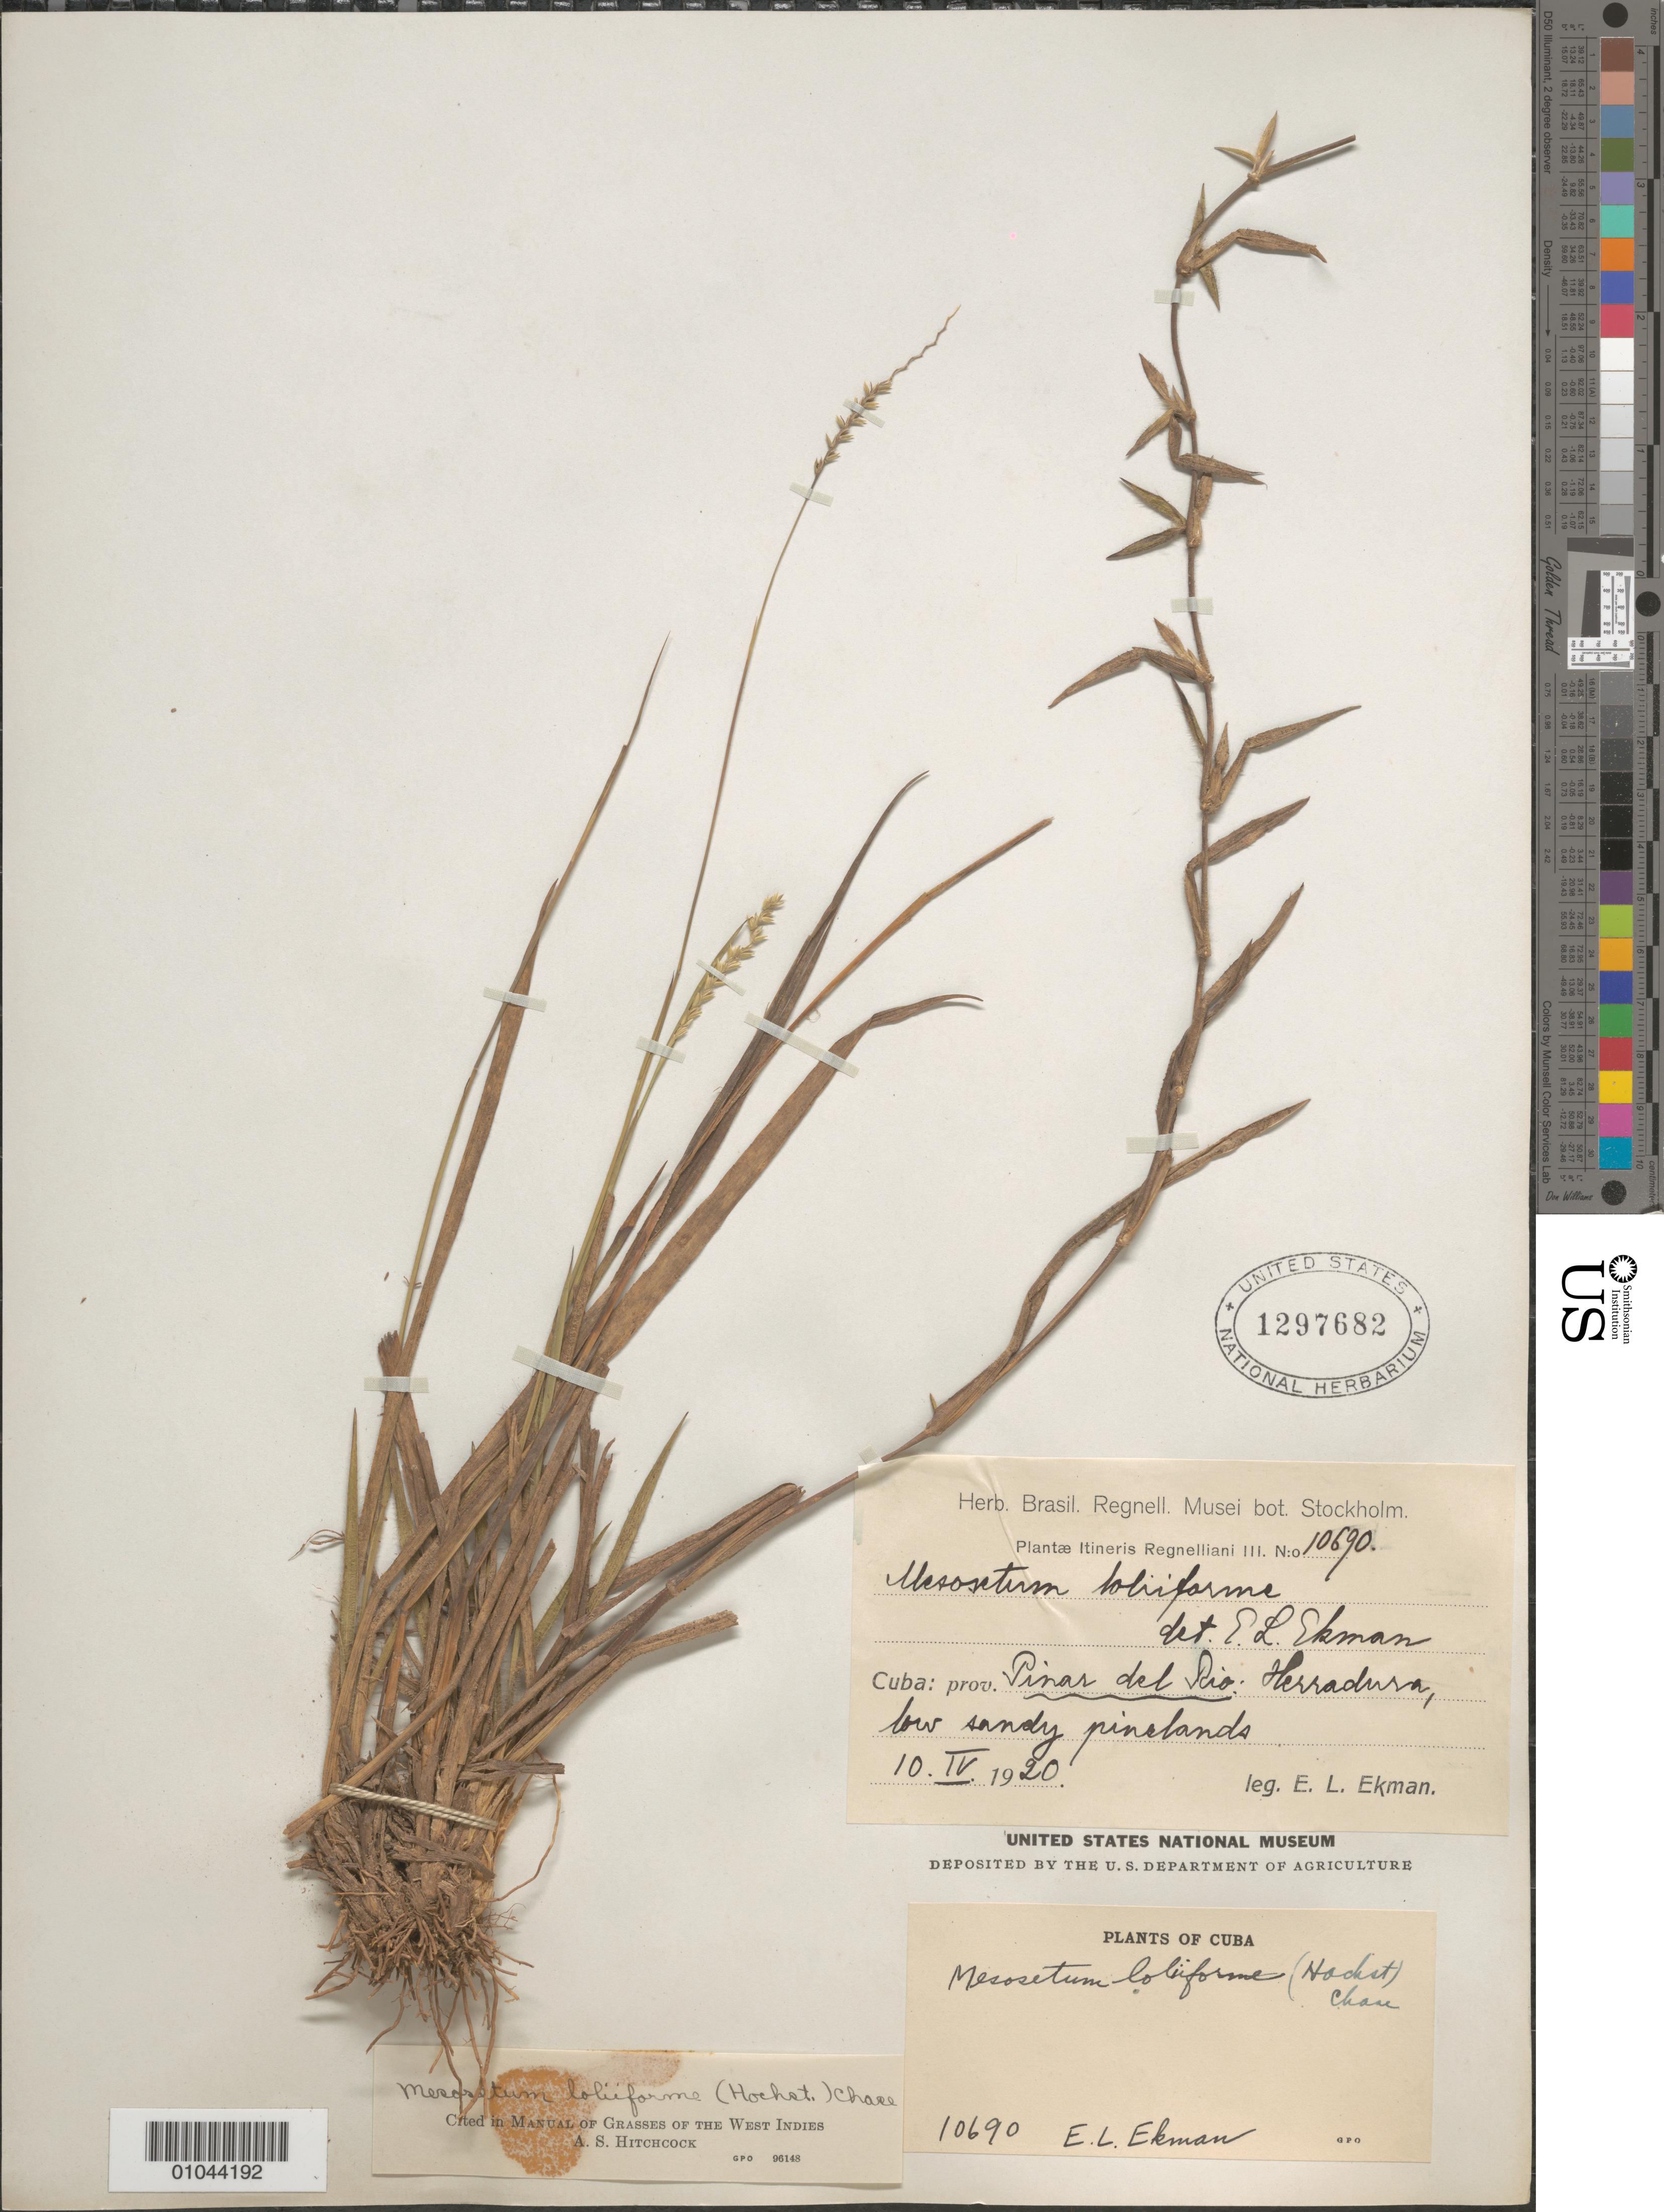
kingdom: Plantae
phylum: Tracheophyta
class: Liliopsida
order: Poales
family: Poaceae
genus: Mesosetum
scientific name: Mesosetum loliiforme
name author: (Hochst. ex Steud.) Chase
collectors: E. L. Ekman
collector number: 10690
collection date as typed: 10 Apr 1920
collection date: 1920-04-10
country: Cuba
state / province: Pinar del Rio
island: Cuba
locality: Herradura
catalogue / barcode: US 1297682